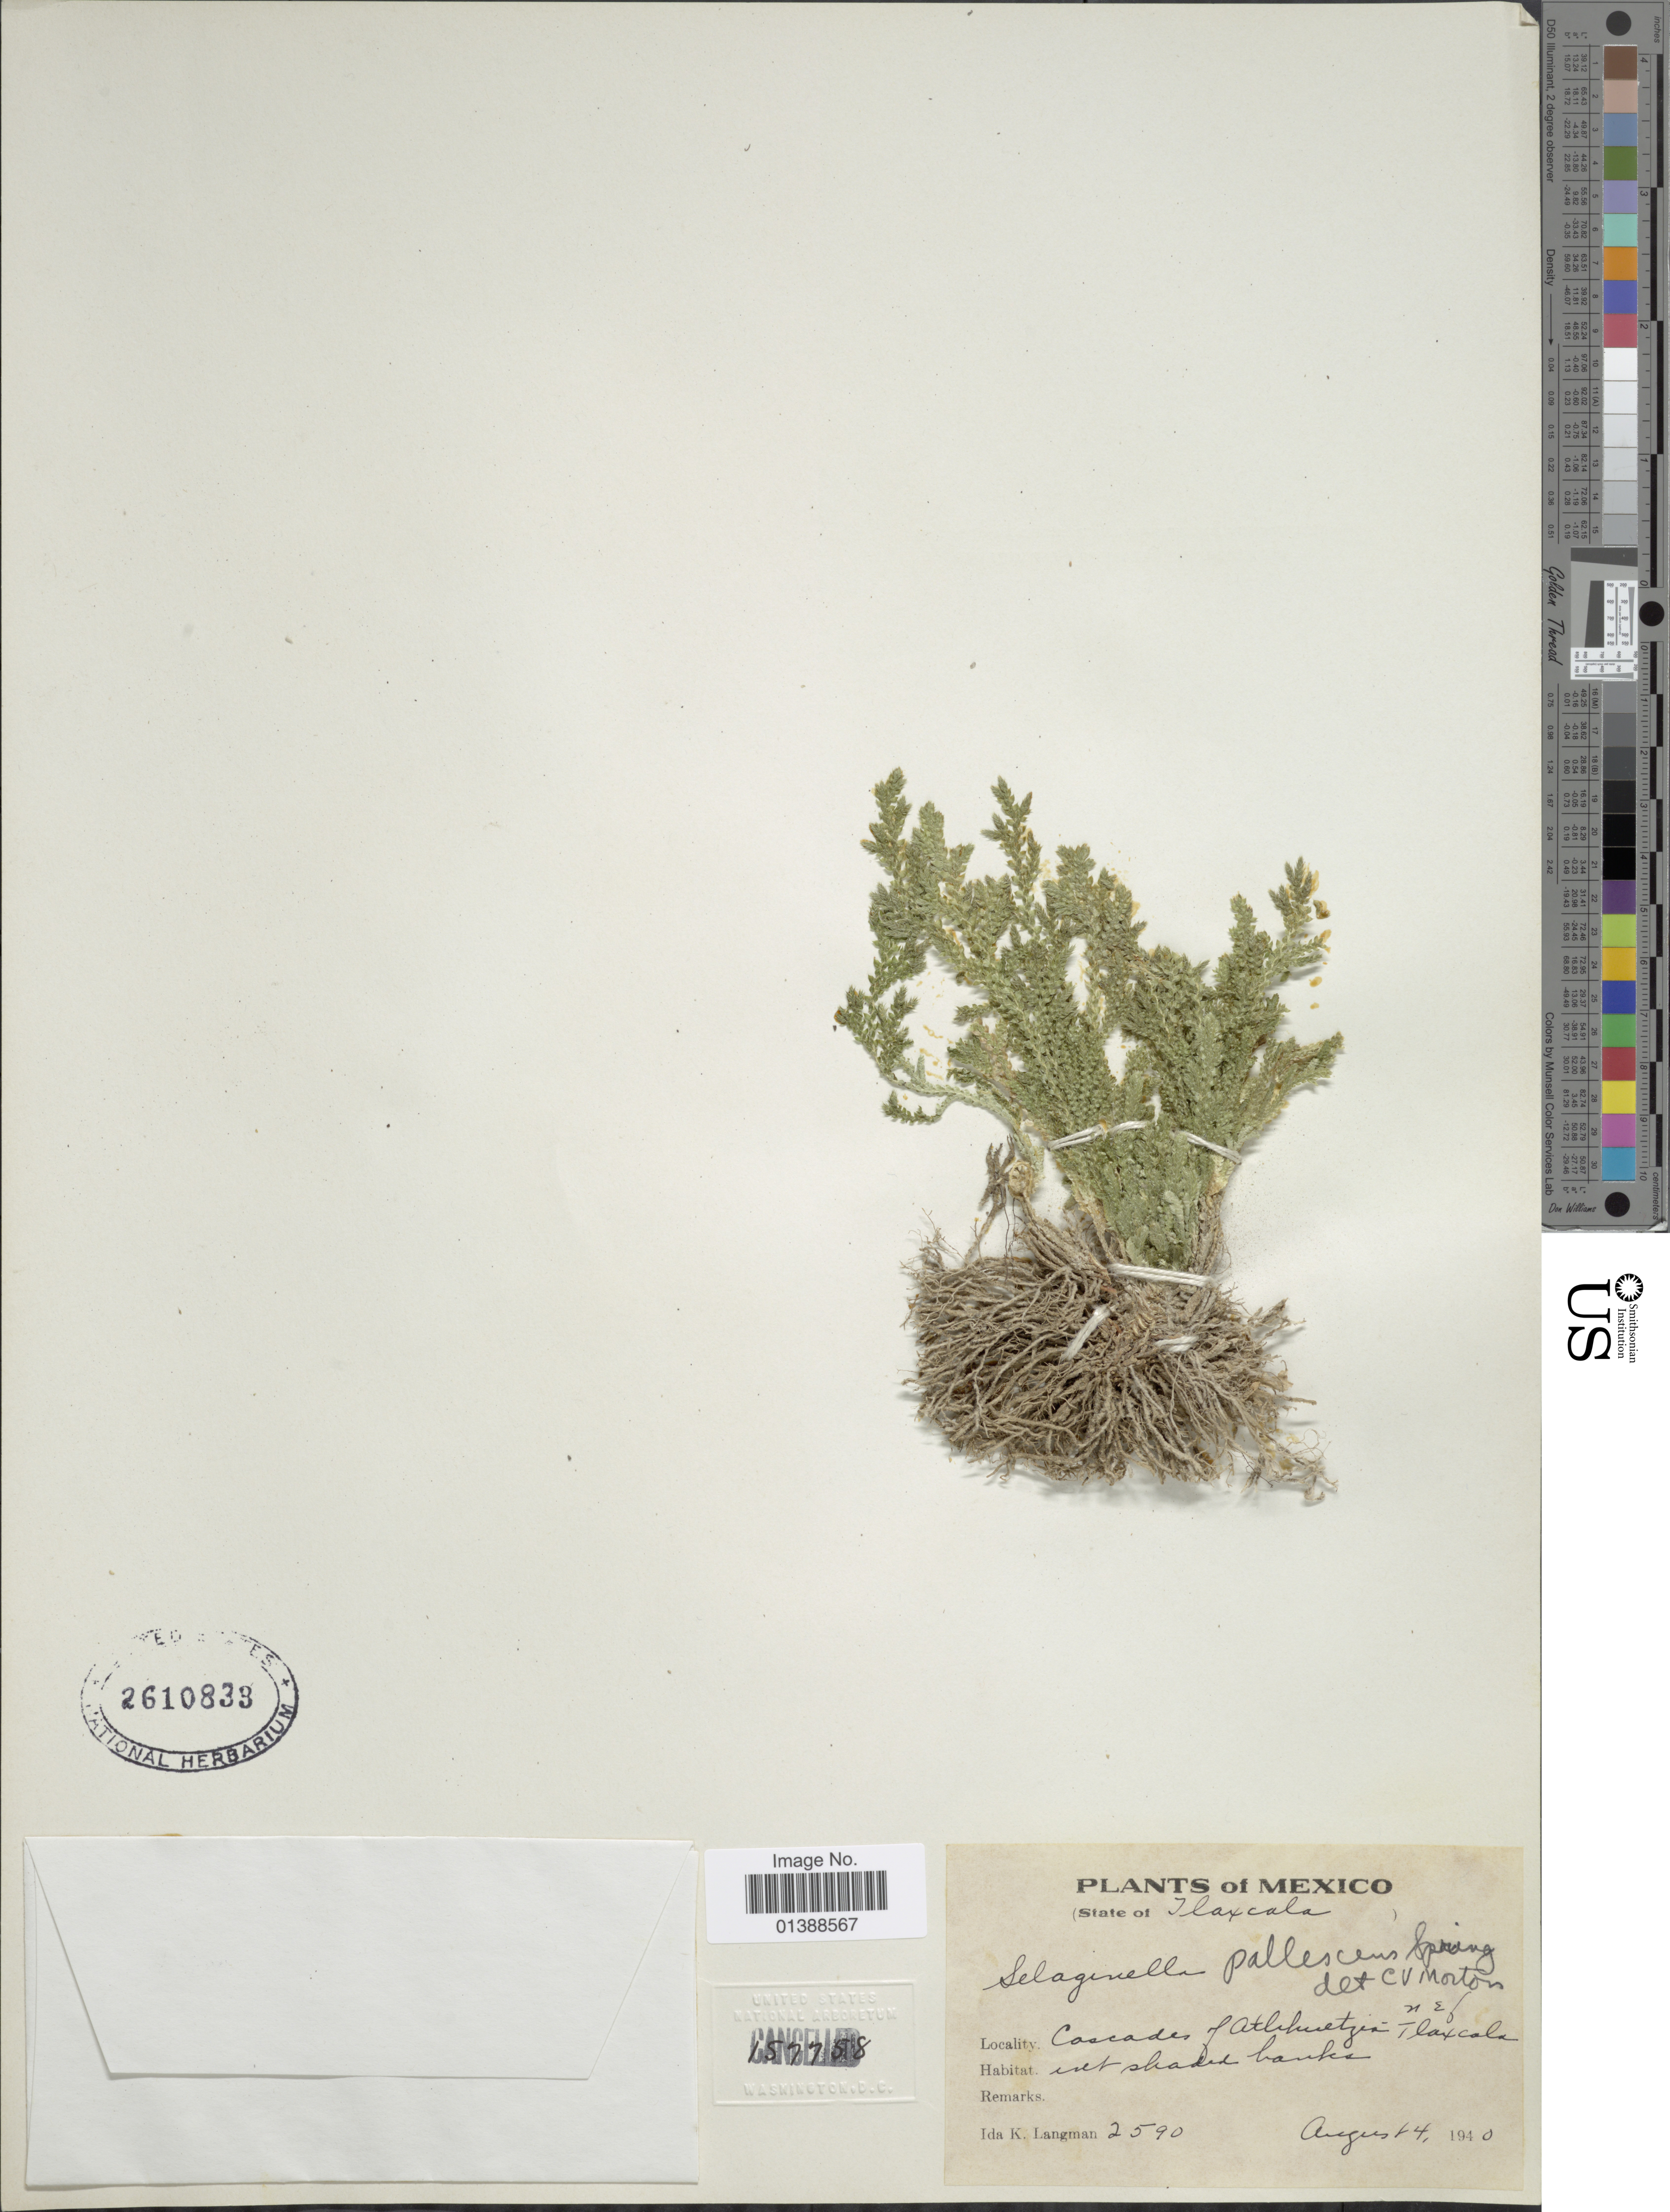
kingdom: Plantae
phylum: Tracheophyta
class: Lycopodiopsida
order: Selaginellales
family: Selaginellaceae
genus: Selaginella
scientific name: Selaginella pallescens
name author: (C. Presl) Spring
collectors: I. K. Langman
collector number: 2590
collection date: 1940-08-14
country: Mexico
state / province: Tlaxcala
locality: Cascades of Atlihuetzia.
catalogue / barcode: US 2610833